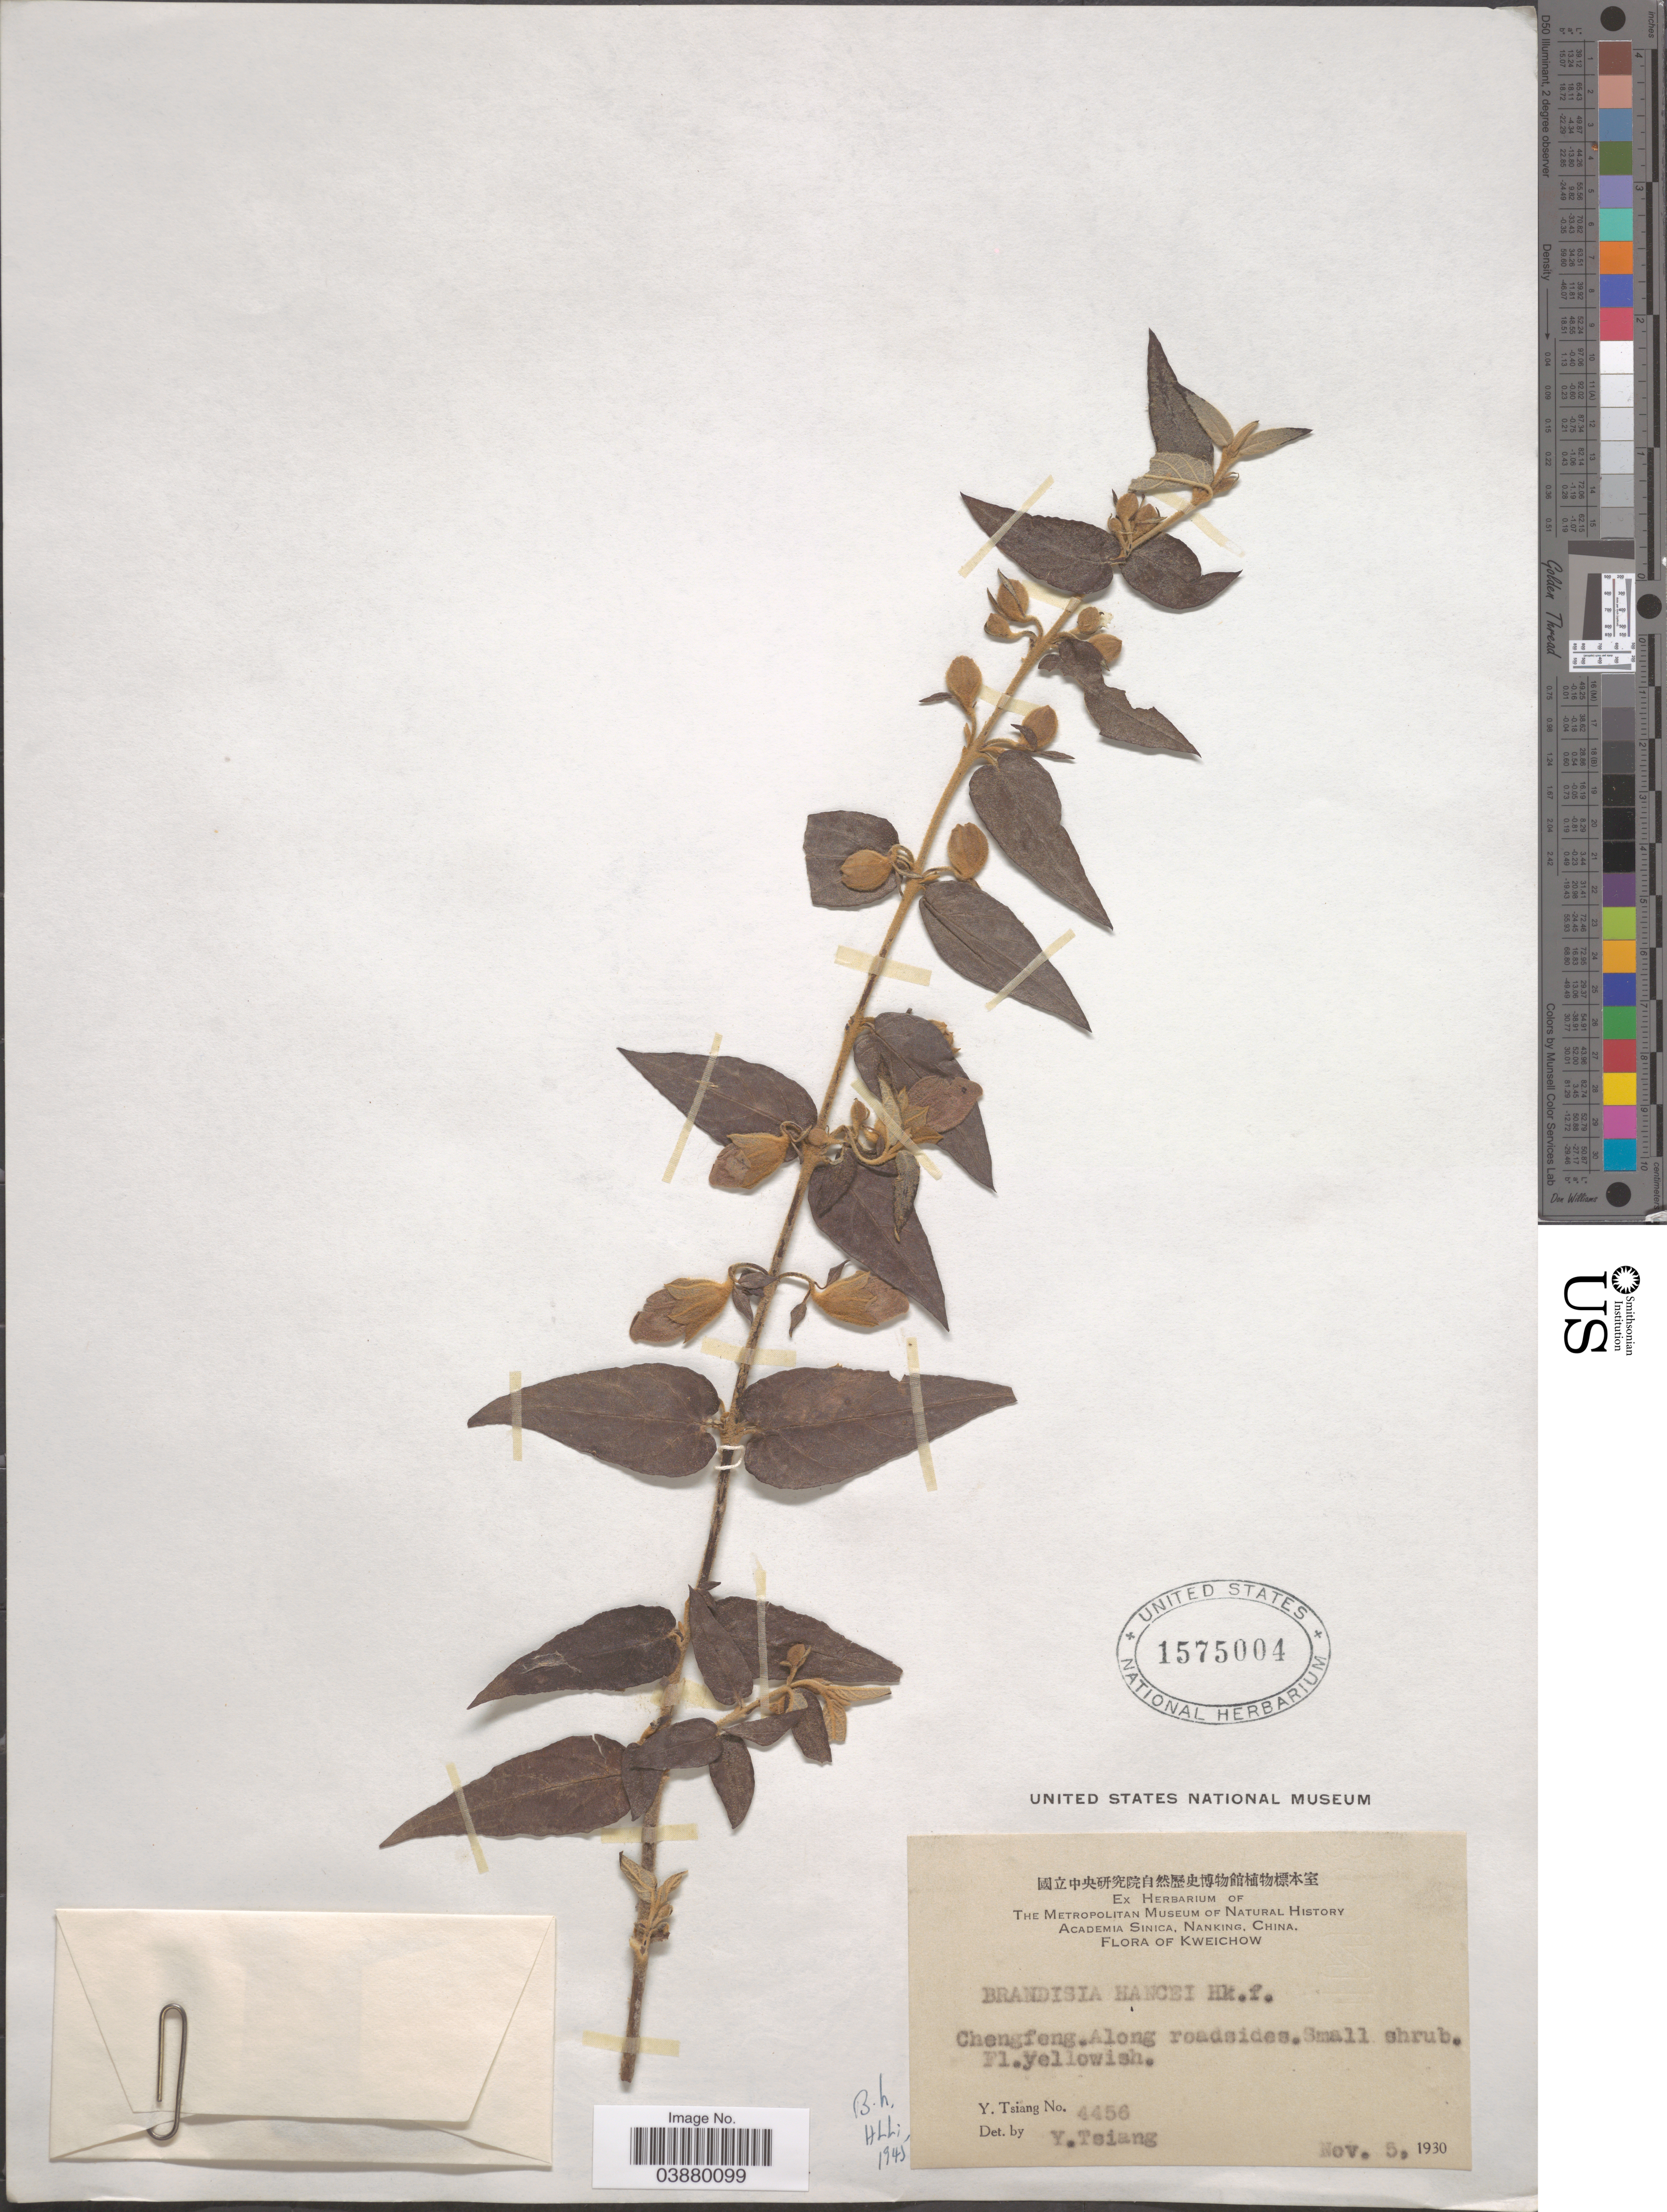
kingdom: Plantae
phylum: Tracheophyta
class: Magnoliopsida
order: Lamiales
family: Orobanchaceae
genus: Brandisia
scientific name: Brandisia hancei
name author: Hook. f.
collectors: Y. Tsiang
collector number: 4456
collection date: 1930-11-05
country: China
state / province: Guizhou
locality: Kweichow. Chengfeng. Along roadsides.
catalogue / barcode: US 1575004